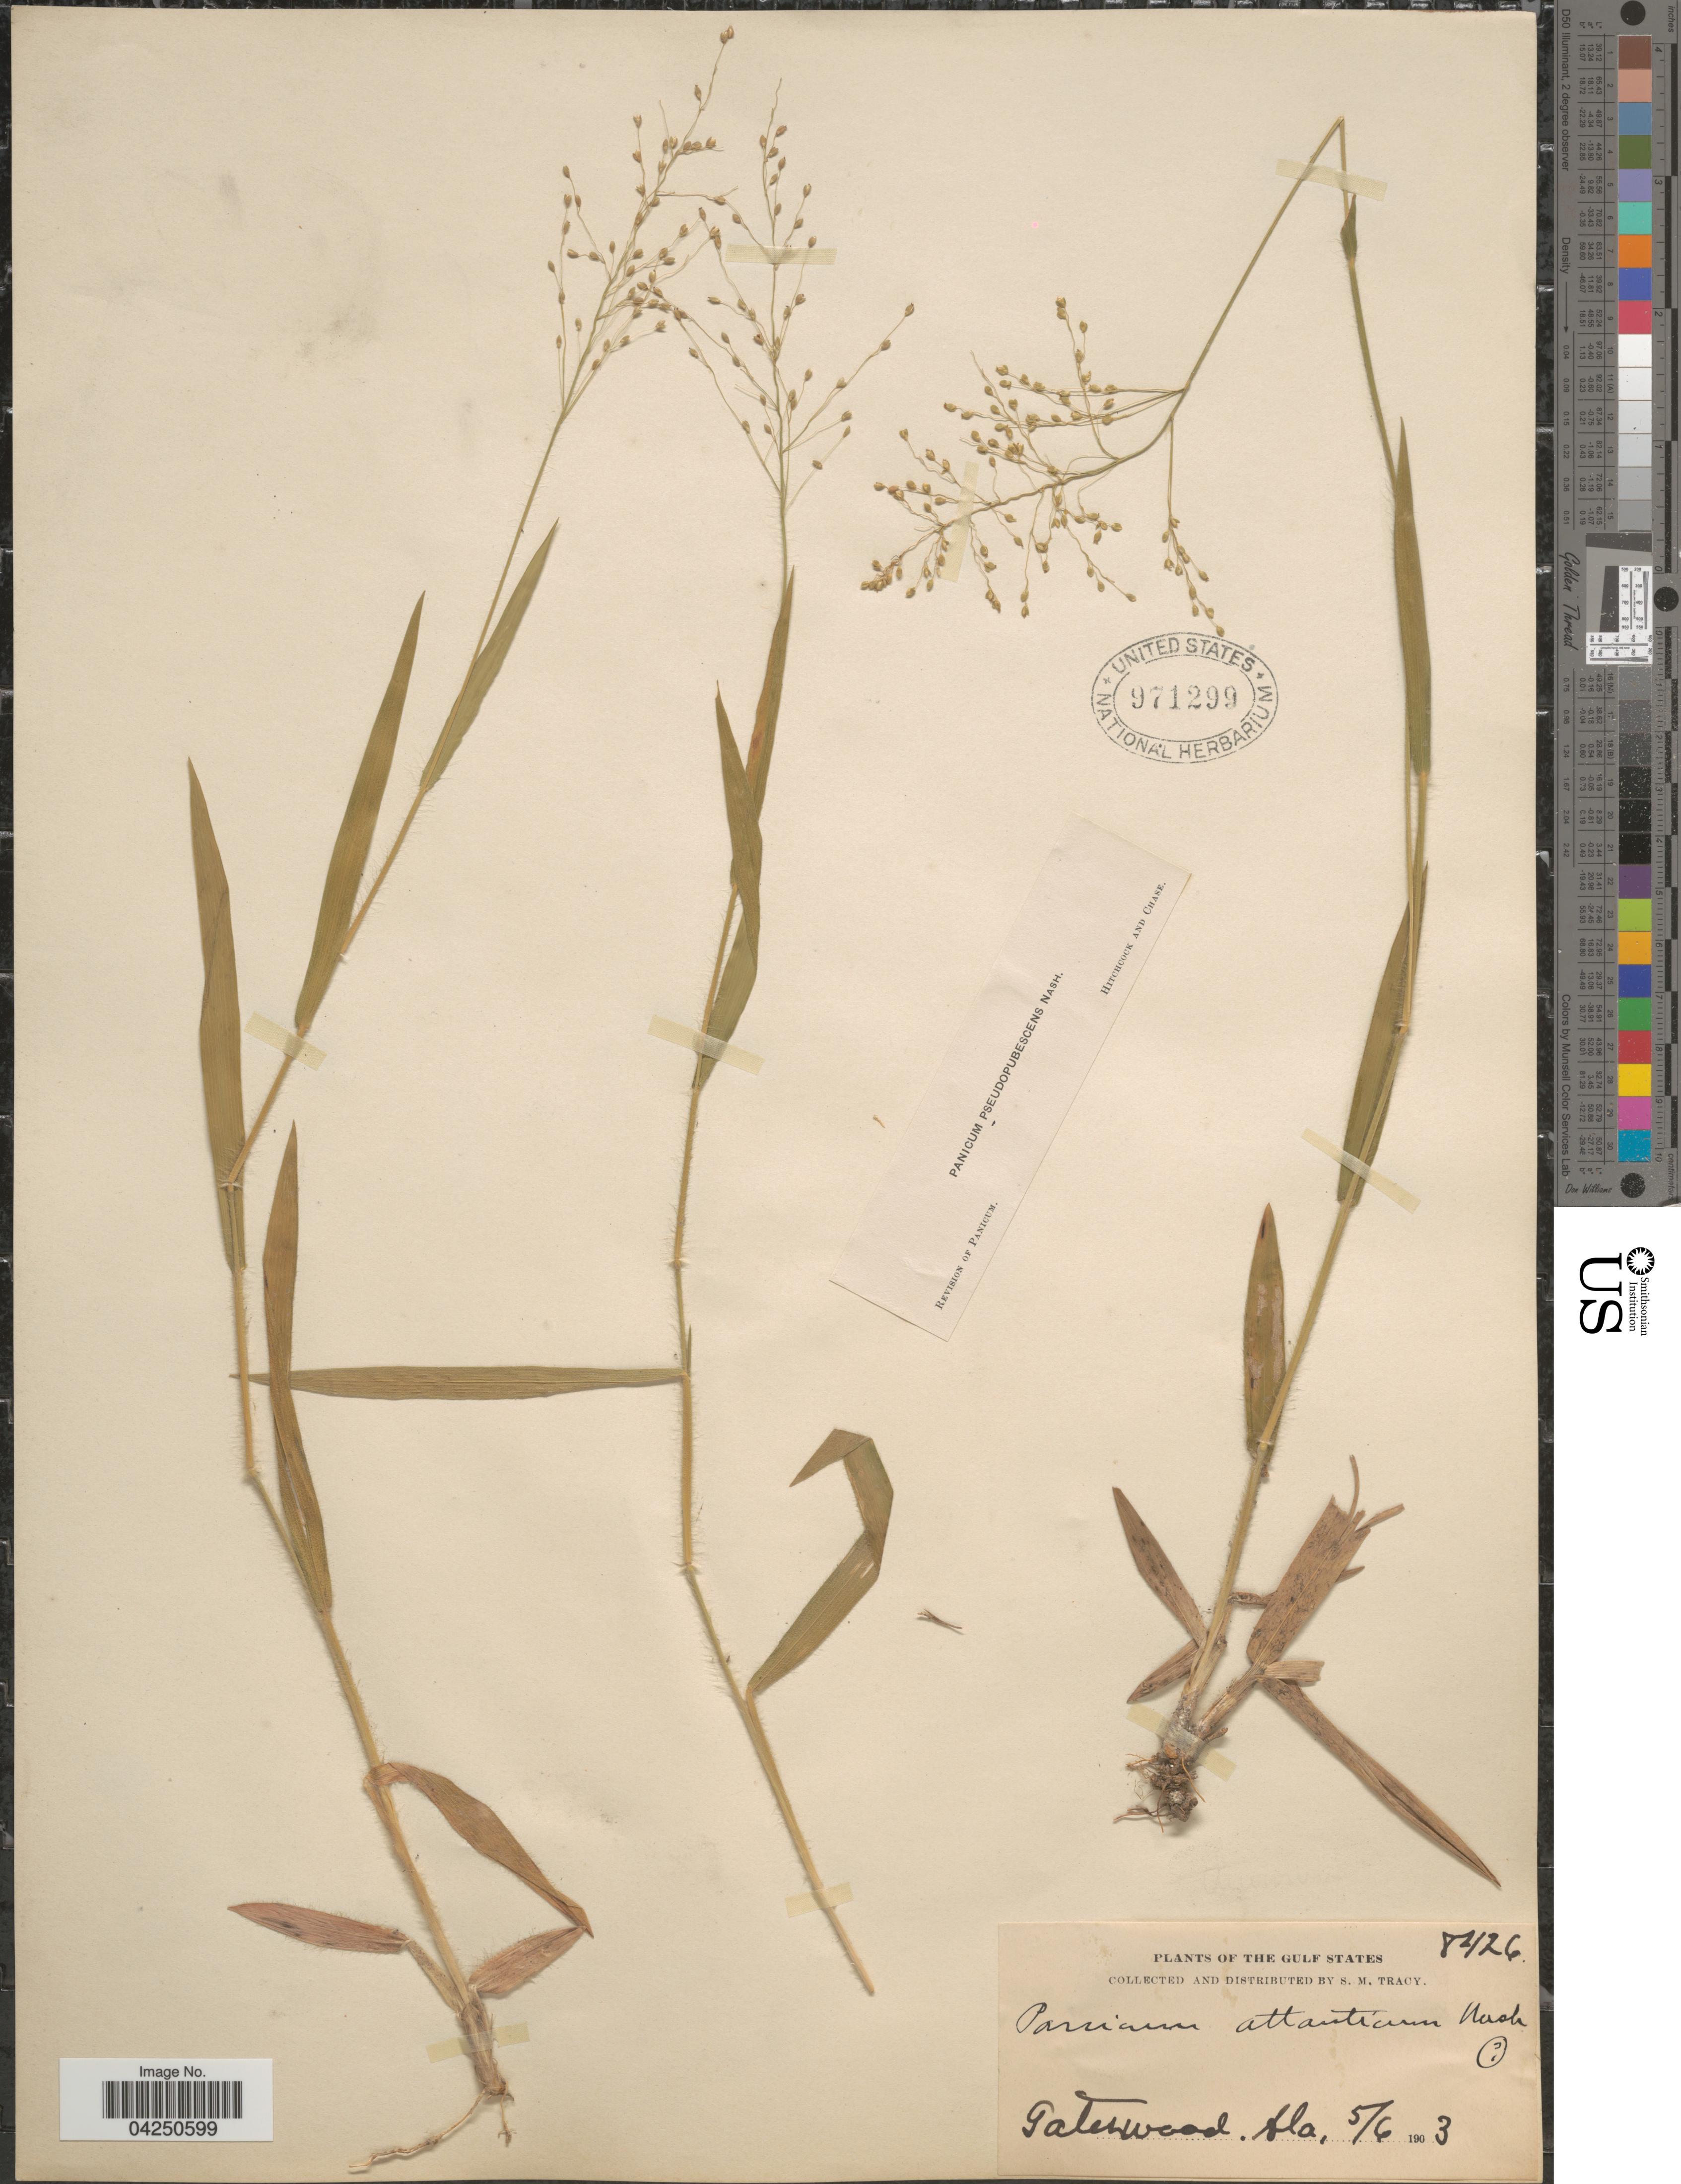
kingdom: Plantae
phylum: Tracheophyta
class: Liliopsida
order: Poales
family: Poaceae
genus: Dichanthelium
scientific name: Dichanthelium acuminatum var. acuminatum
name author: (Sw.) Gould & C.A. Clark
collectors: S. M. Tracy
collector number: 82/26*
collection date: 1903-05-06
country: United States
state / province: Alabama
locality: The Gulf States. Gateswood.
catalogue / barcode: US 971299